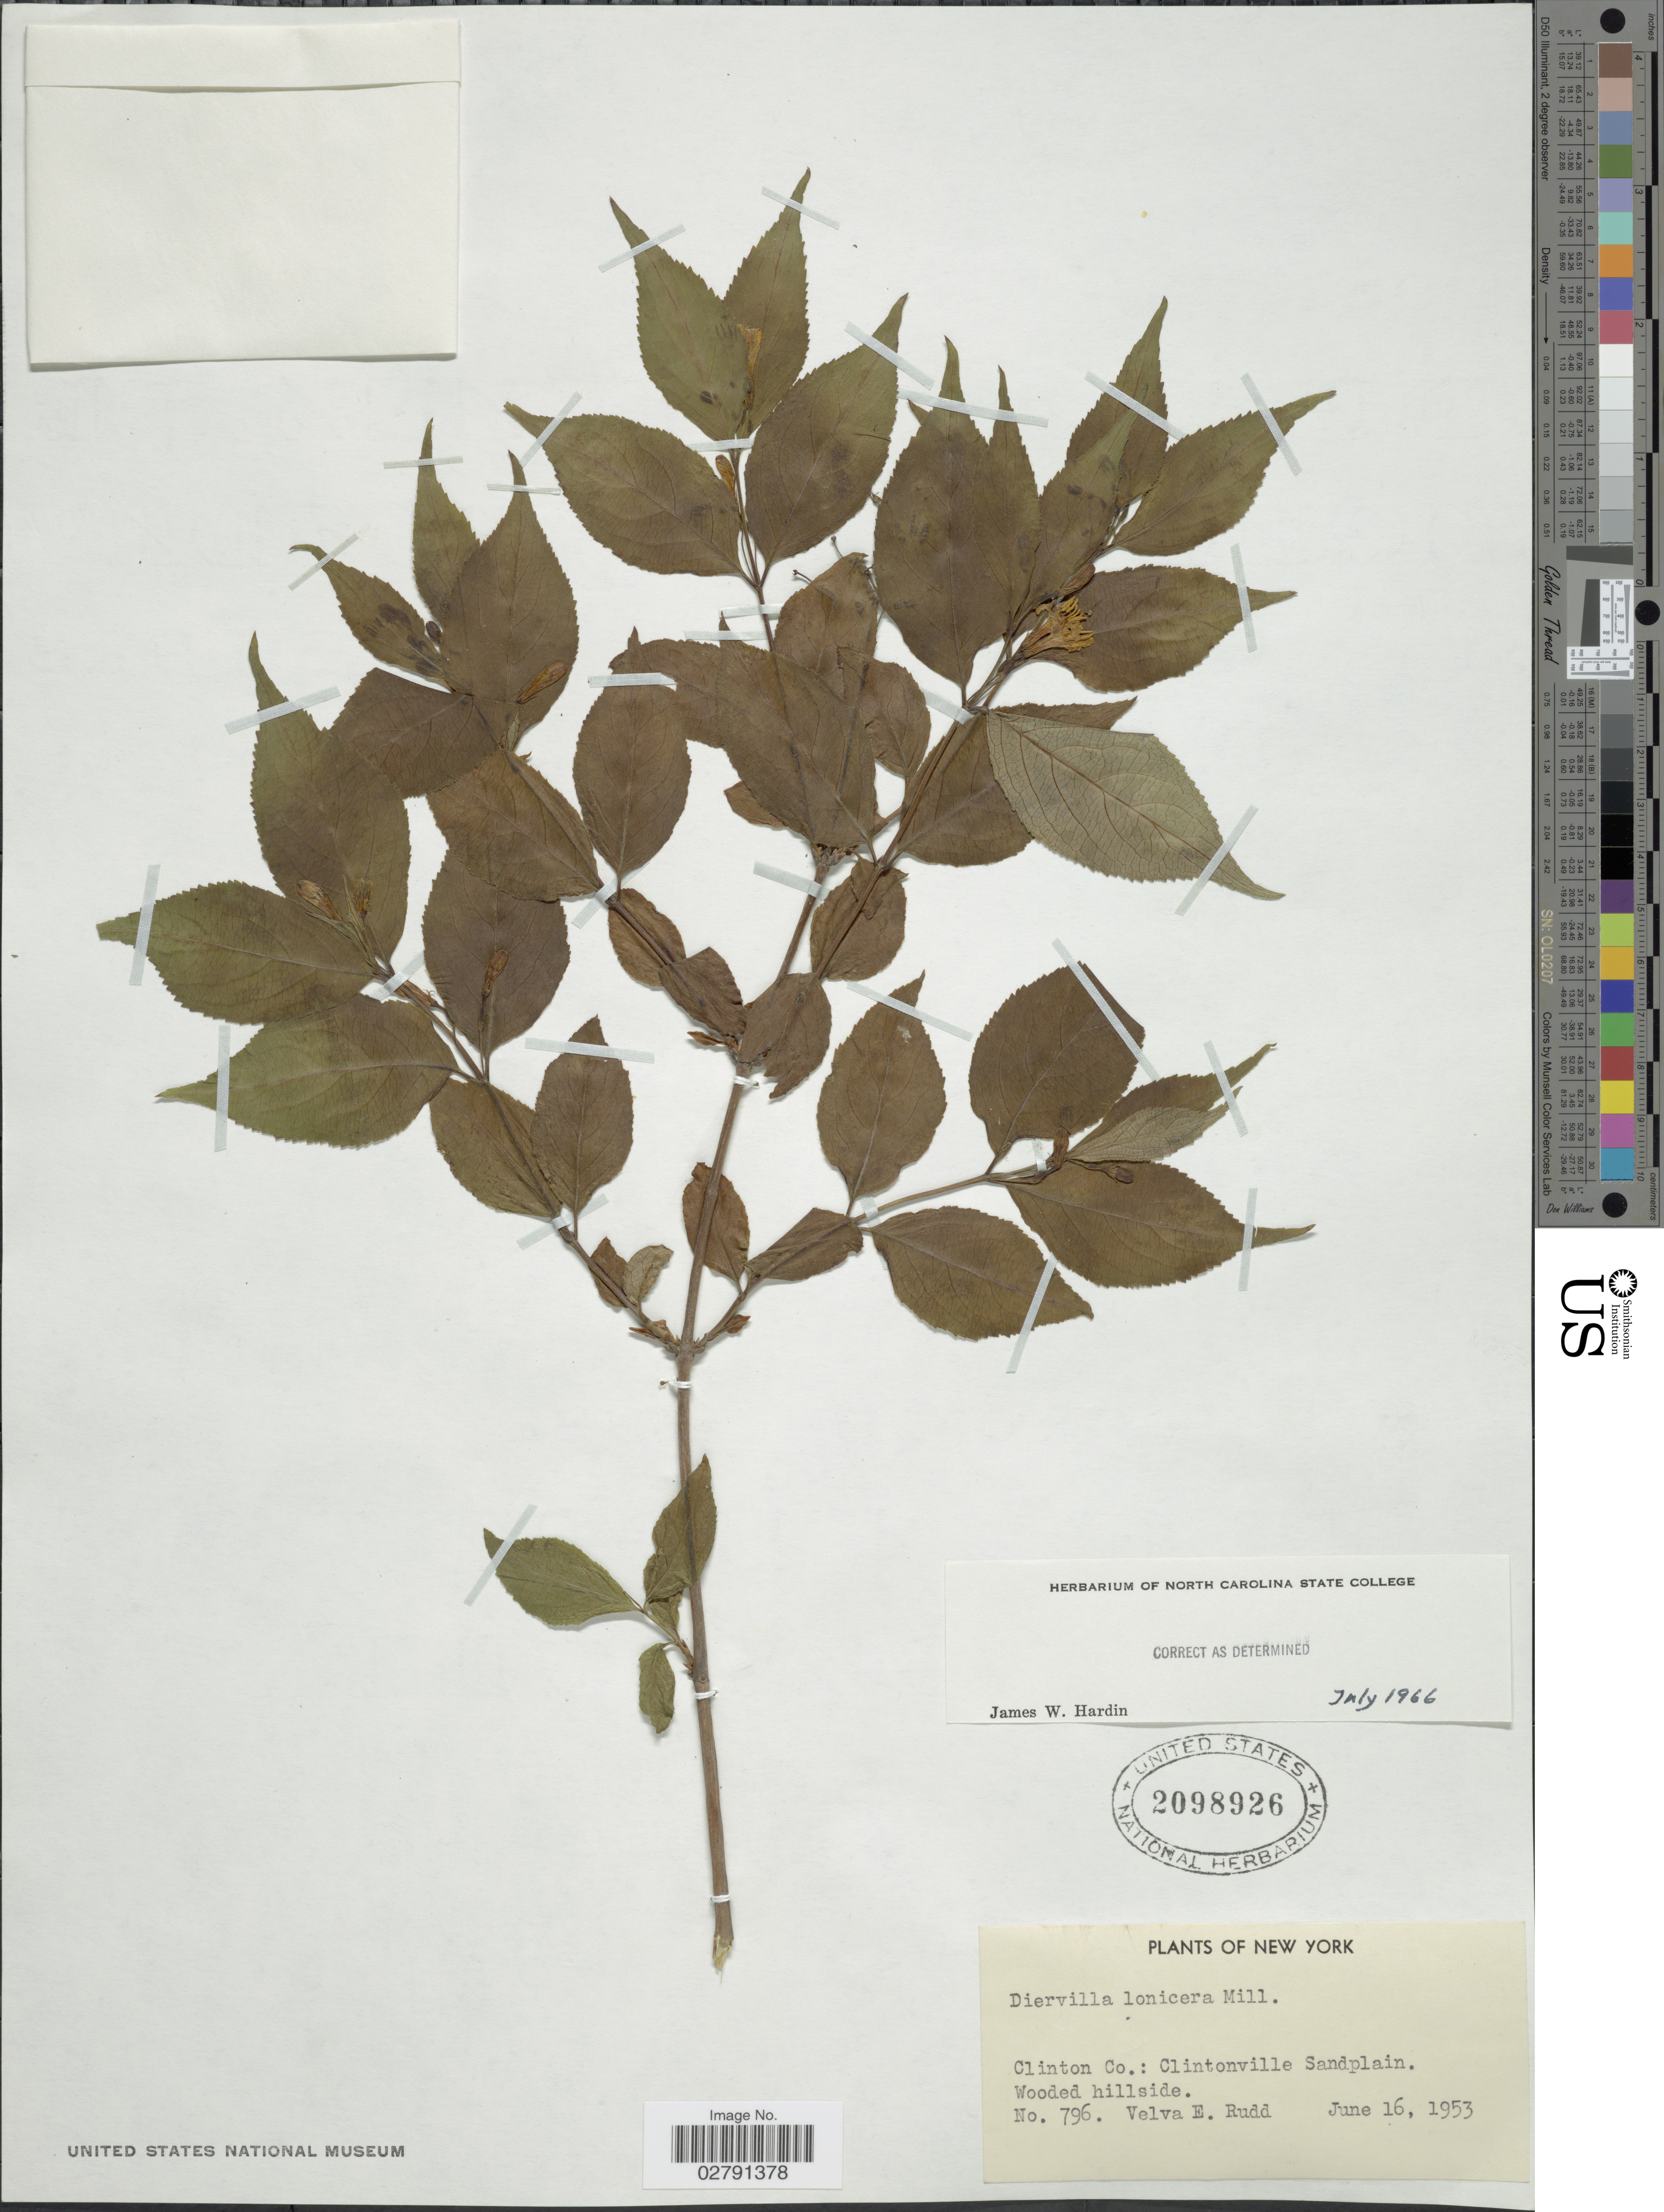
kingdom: Plantae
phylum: Tracheophyta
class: Magnoliopsida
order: Dipsacales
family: Caprifoliaceae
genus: Diervilla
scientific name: Diervilla lonicera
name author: Mill.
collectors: V. E. Rudd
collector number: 796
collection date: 1953-06-16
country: United States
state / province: New York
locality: Clinton Co.: Clintonville Sandplain.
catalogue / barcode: US 2098926